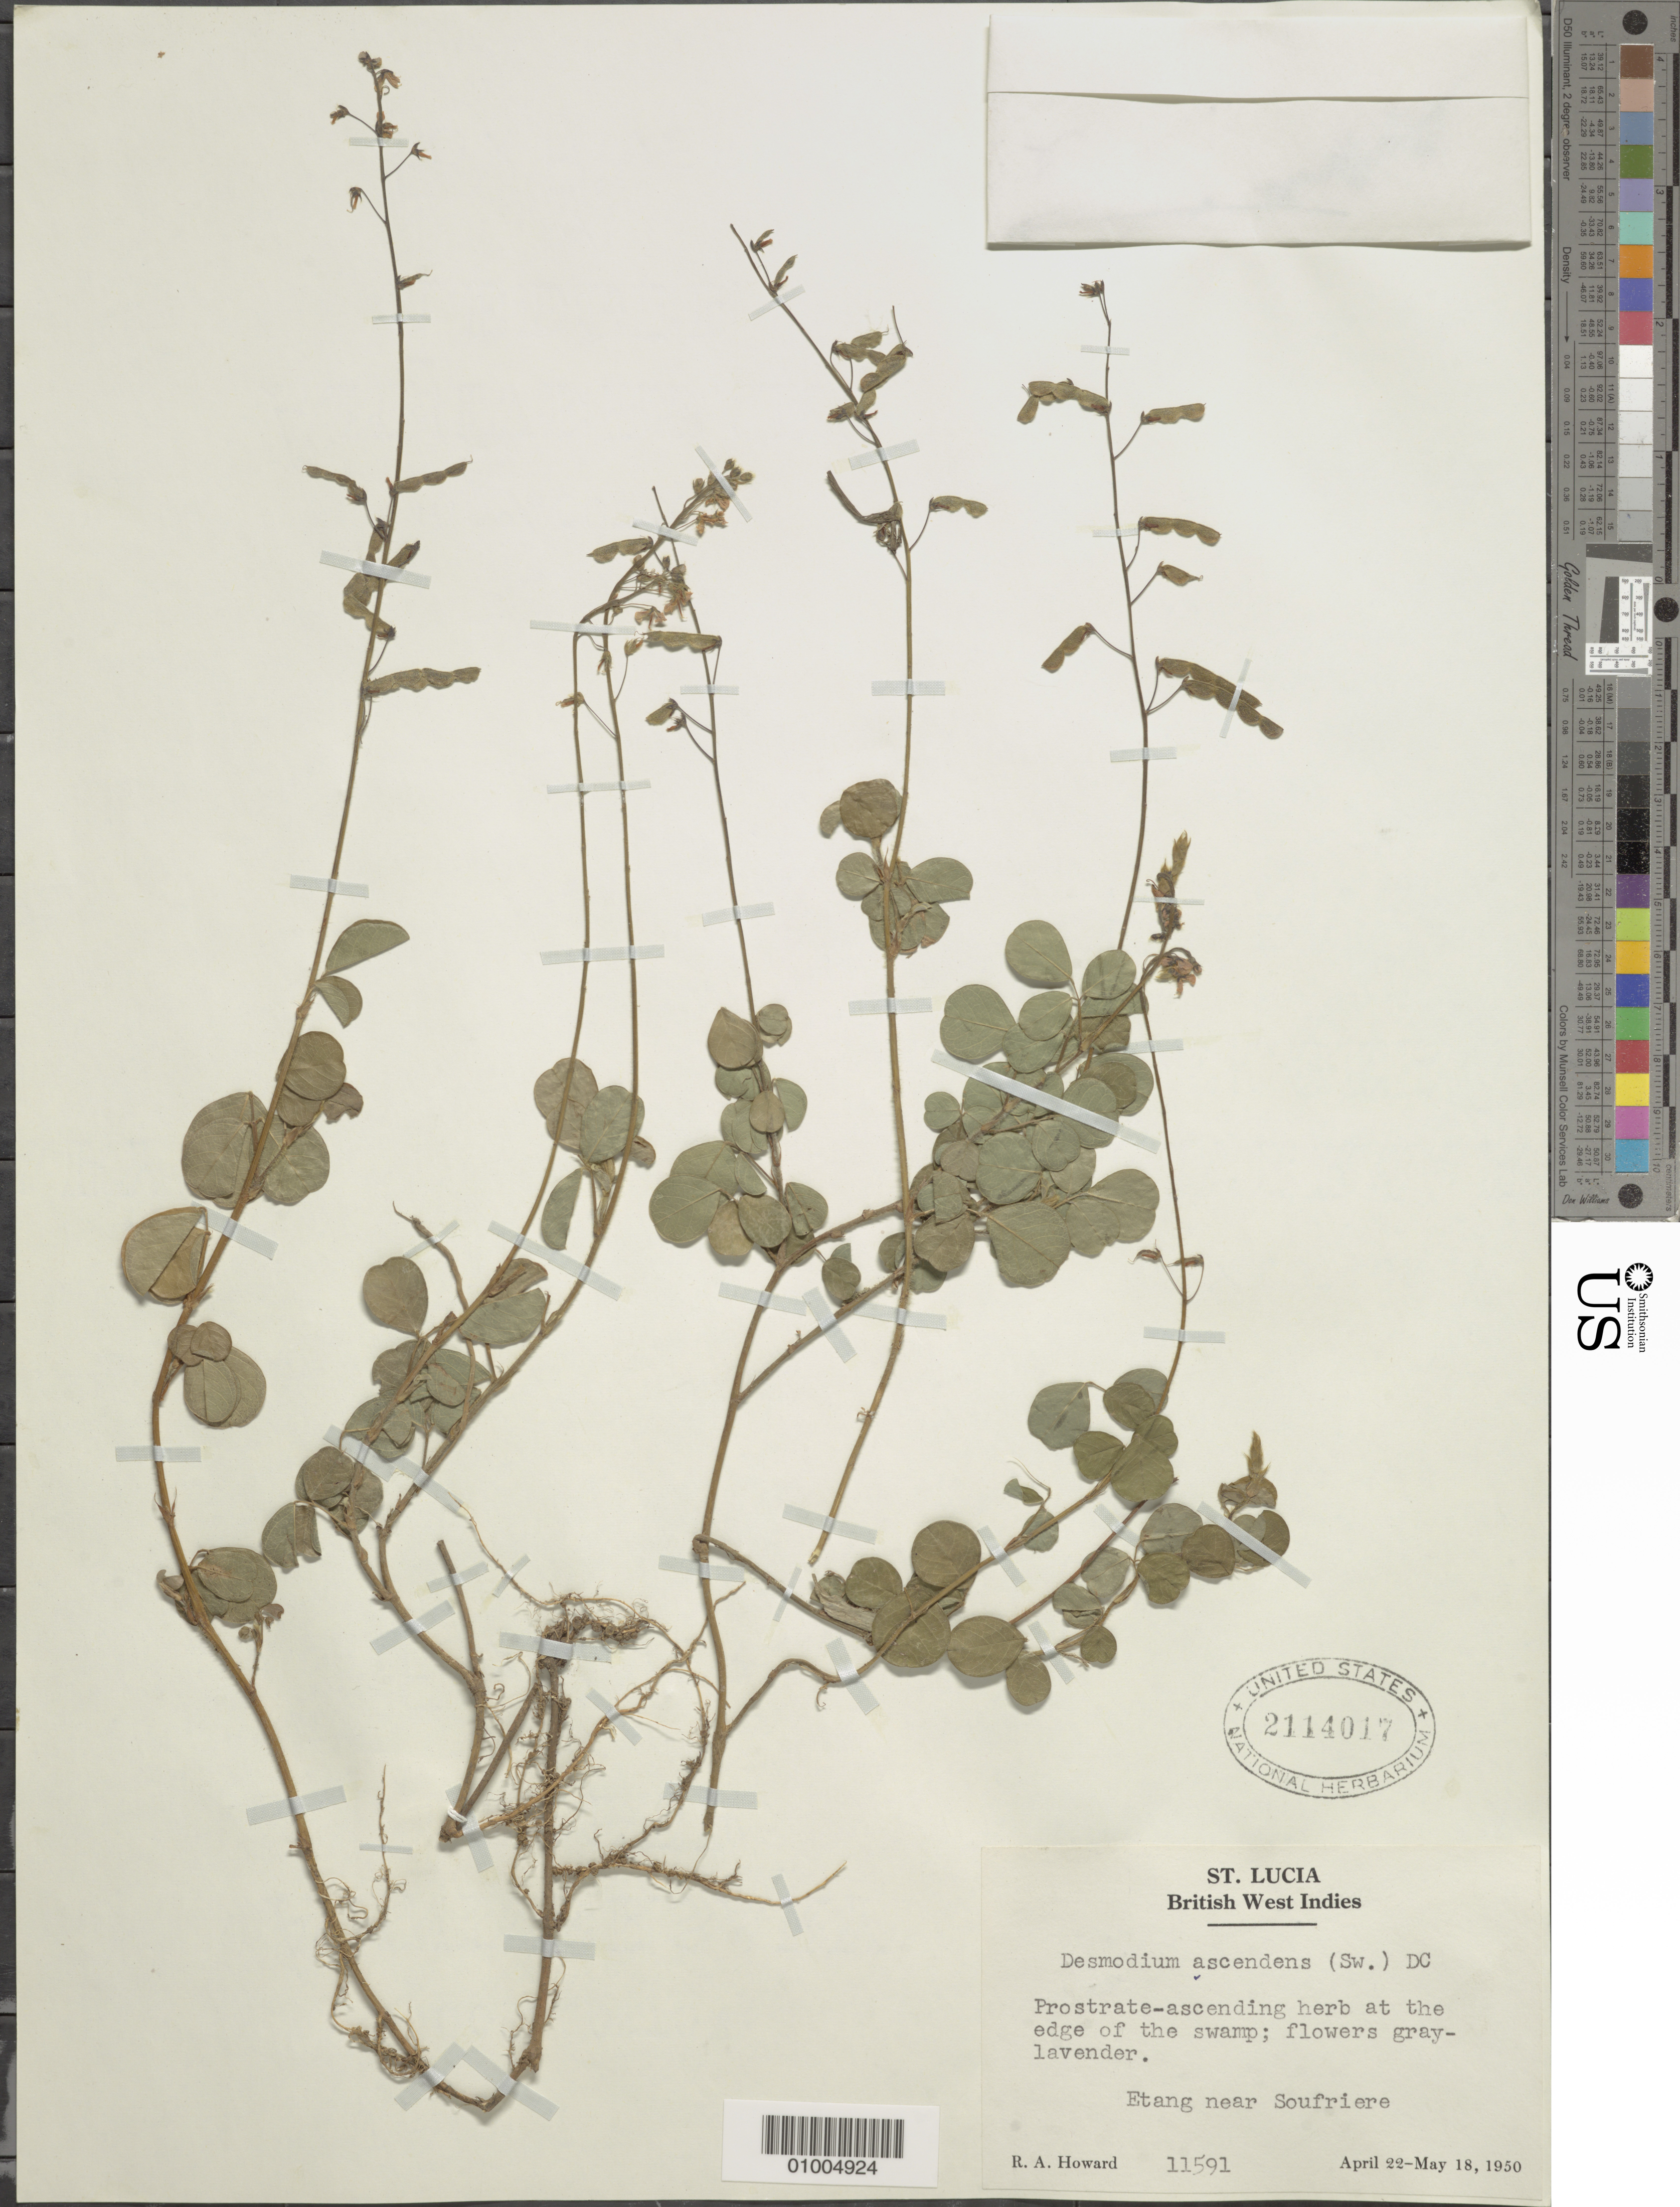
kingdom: Plantae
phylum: Tracheophyta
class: Magnoliopsida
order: Fabales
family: Fabaceae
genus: Grona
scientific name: Grona adscendens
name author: (Sw.) H. Ohashi & K. Ohashi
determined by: Strong, Mark T., (BOT), Smithsonian Institution - National Museum of Natural History (UNITED STATES)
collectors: R. A. Howard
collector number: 11591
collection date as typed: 22 Apr 1950 to 18 May 1950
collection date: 1950-04-22/1950-05-18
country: St. Lucia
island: St. Lucia I.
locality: Prostrate-ascending herb at the edge of the swamp; flowers gray-lavender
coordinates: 0 N, 0 E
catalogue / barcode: US 2114017